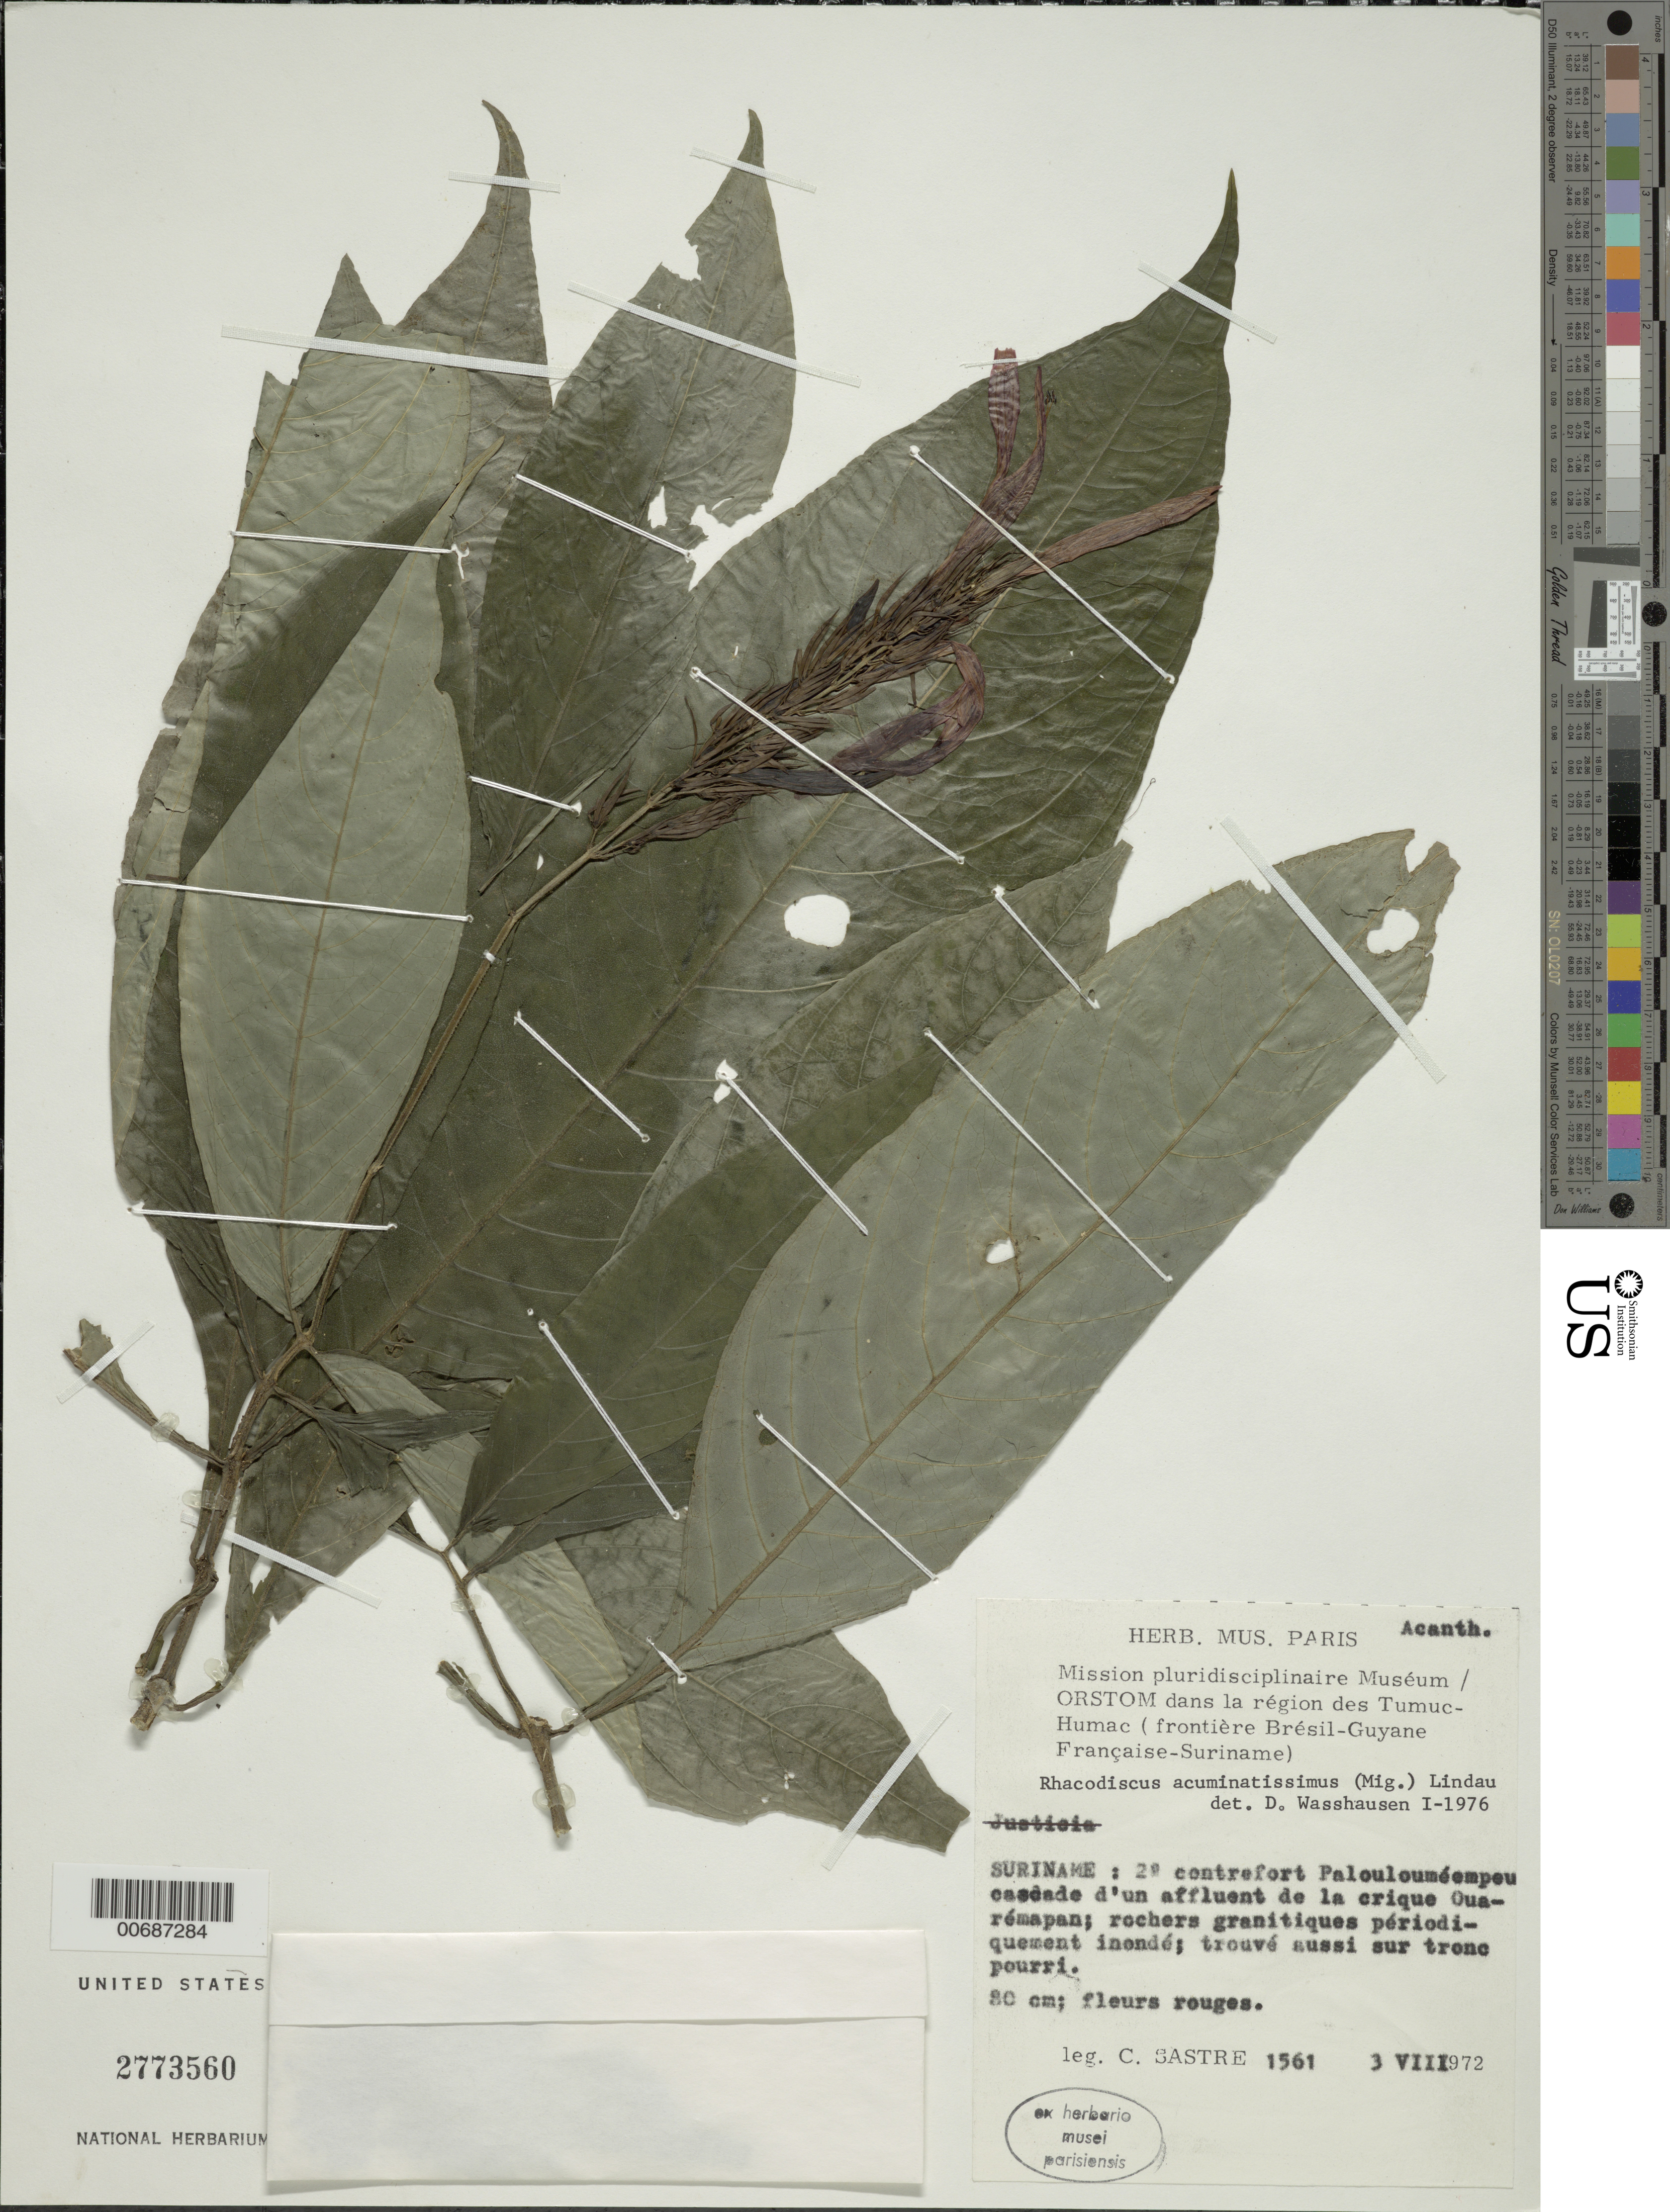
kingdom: Plantae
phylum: Tracheophyta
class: Magnoliopsida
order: Lamiales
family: Acanthaceae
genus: Rhacodiscus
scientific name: Rhacodiscus acuminatissimus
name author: (Miq.) Lindau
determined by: Wasshausen, Dieter C., (BOT), Smithsonian Institution - National Museum of Natural History (UNITED STATES)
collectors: C. H. L. Sastre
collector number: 1561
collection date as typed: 3-Aug-72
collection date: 1972-08-03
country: Suriname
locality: Centrefort Palouloumeempeu cascade d' un affluent de la crique Ouaremapan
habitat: Rochers granitiques periodidquement inende;trouve aussi sur trene pourri.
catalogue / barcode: US 2773560